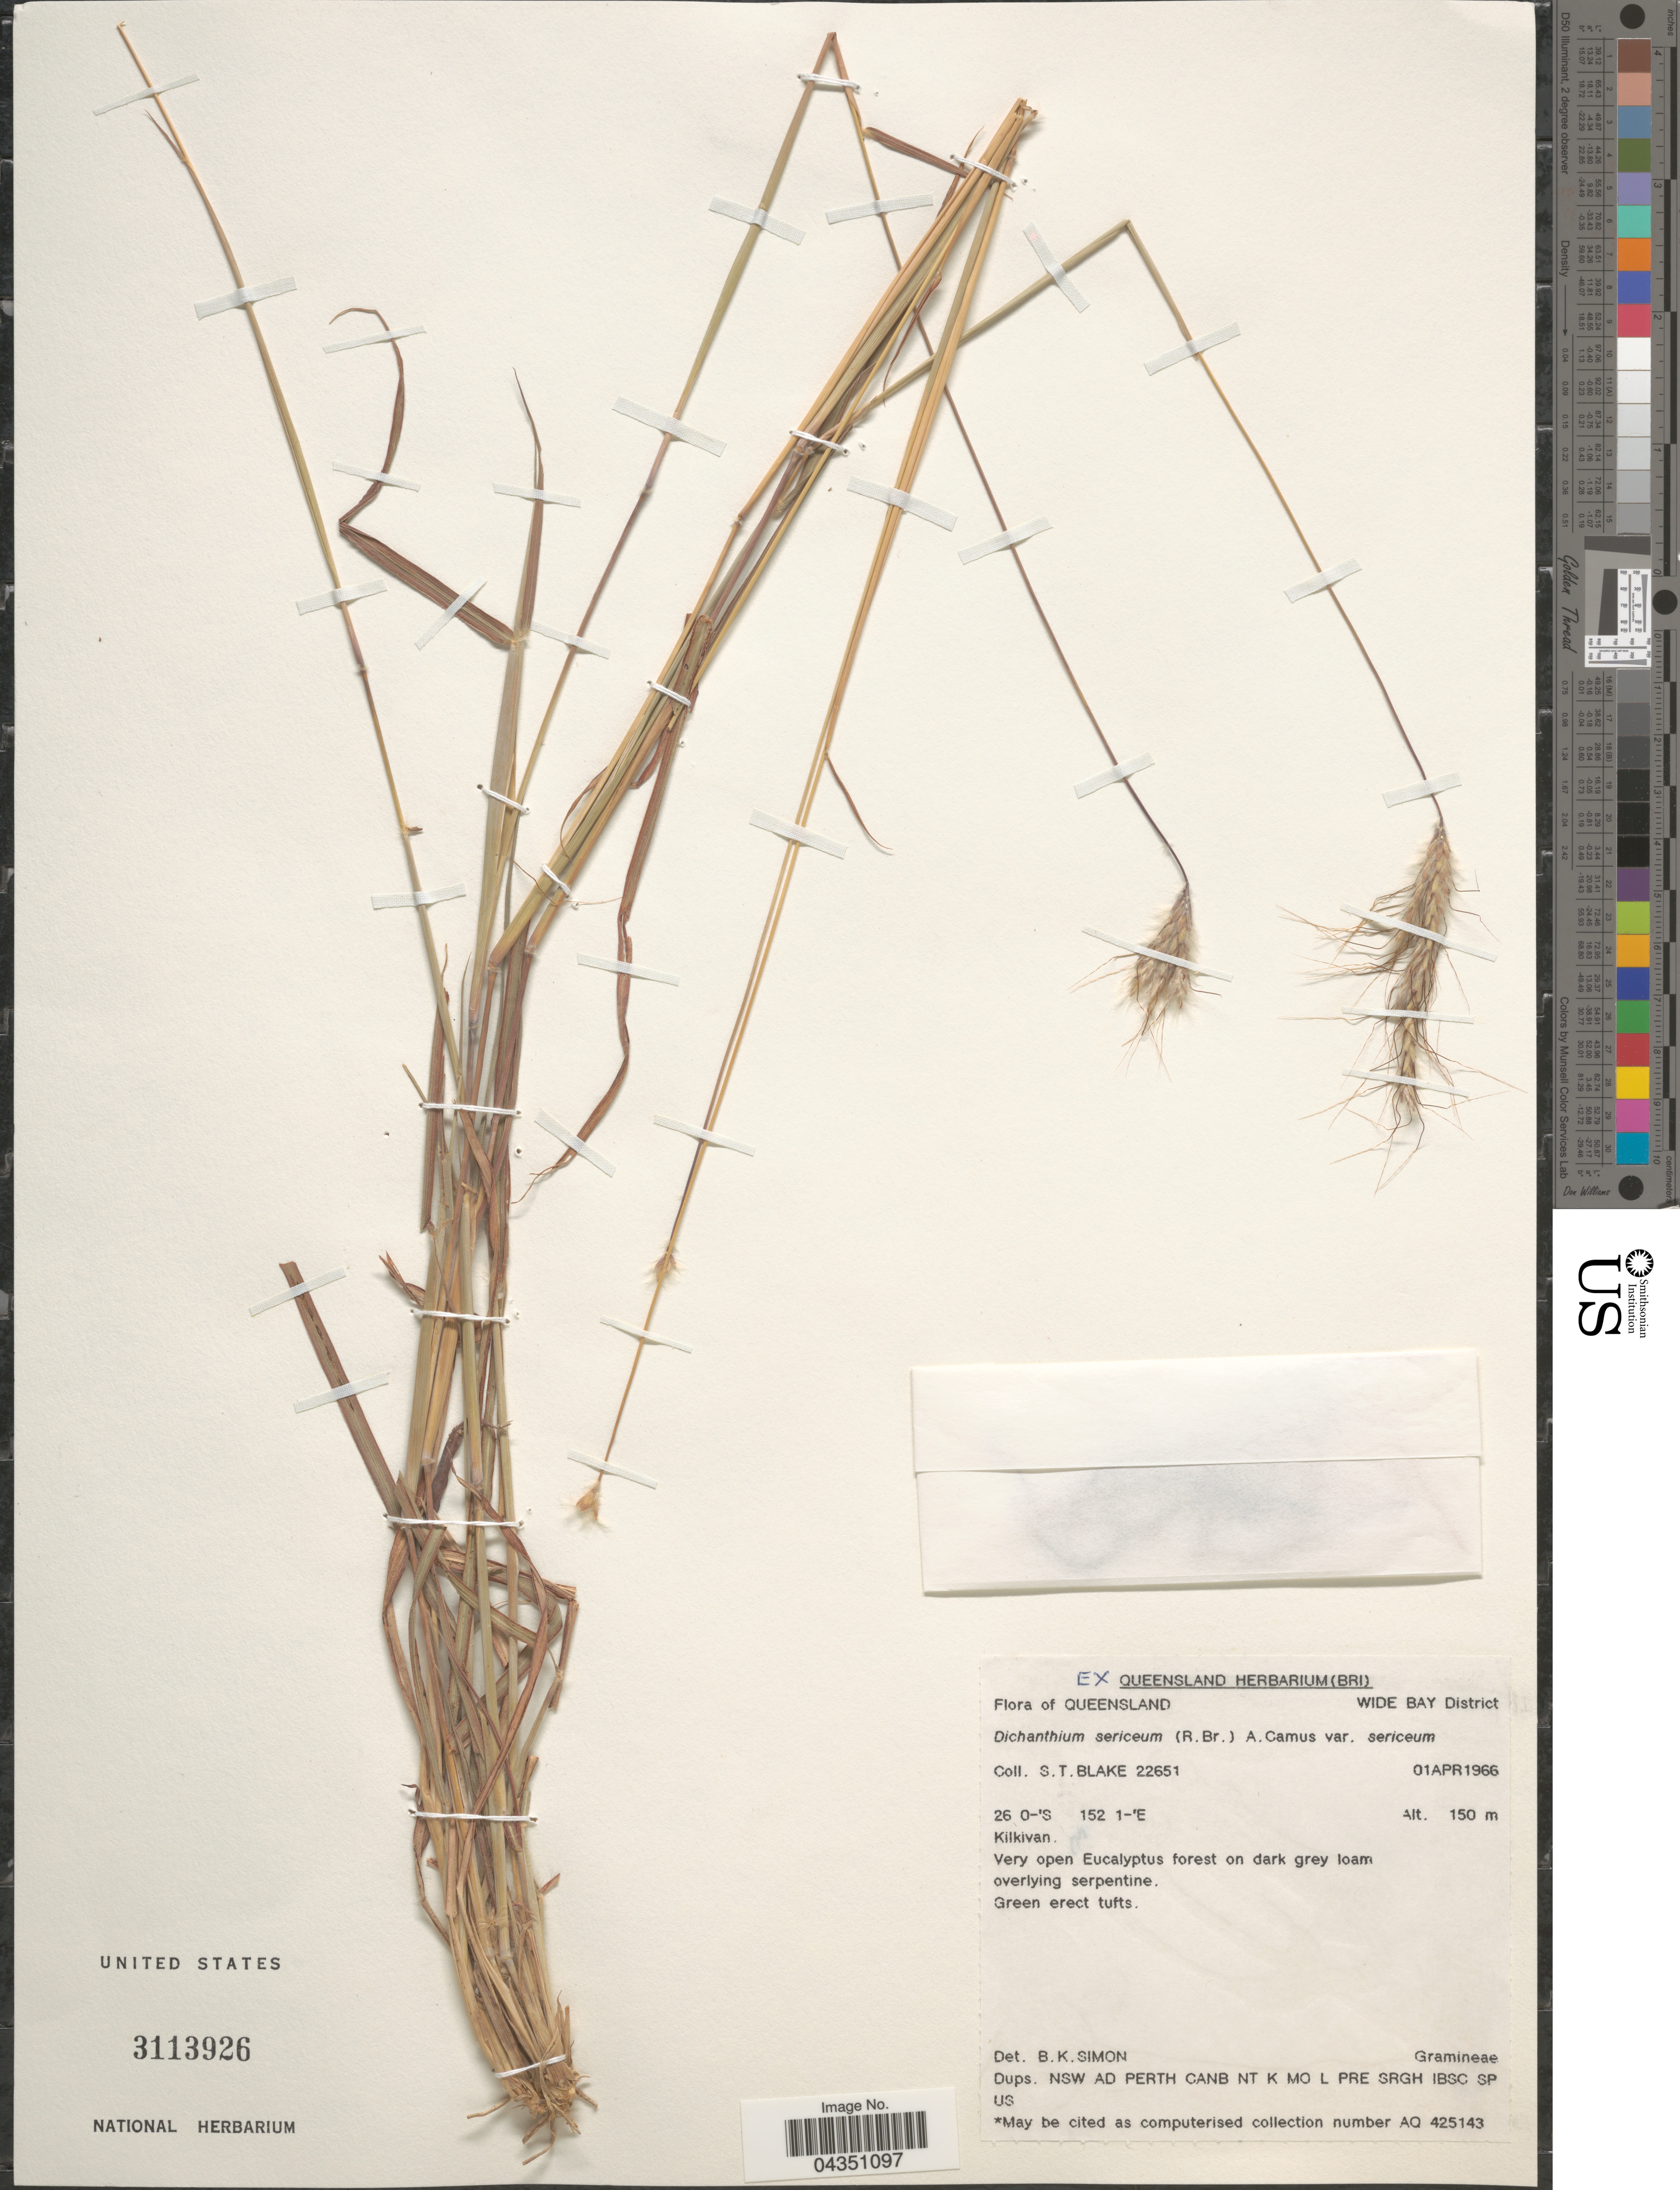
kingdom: Plantae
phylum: Tracheophyta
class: Liliopsida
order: Poales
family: Poaceae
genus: Dichanthium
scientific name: Dichanthium sericeum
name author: (R. Br.) A. Camus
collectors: S. T. Blake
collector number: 22651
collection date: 1966-04-01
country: Australia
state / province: Queensland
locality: Wide Bay District. Kilkivan.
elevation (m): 150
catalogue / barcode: US 3113926